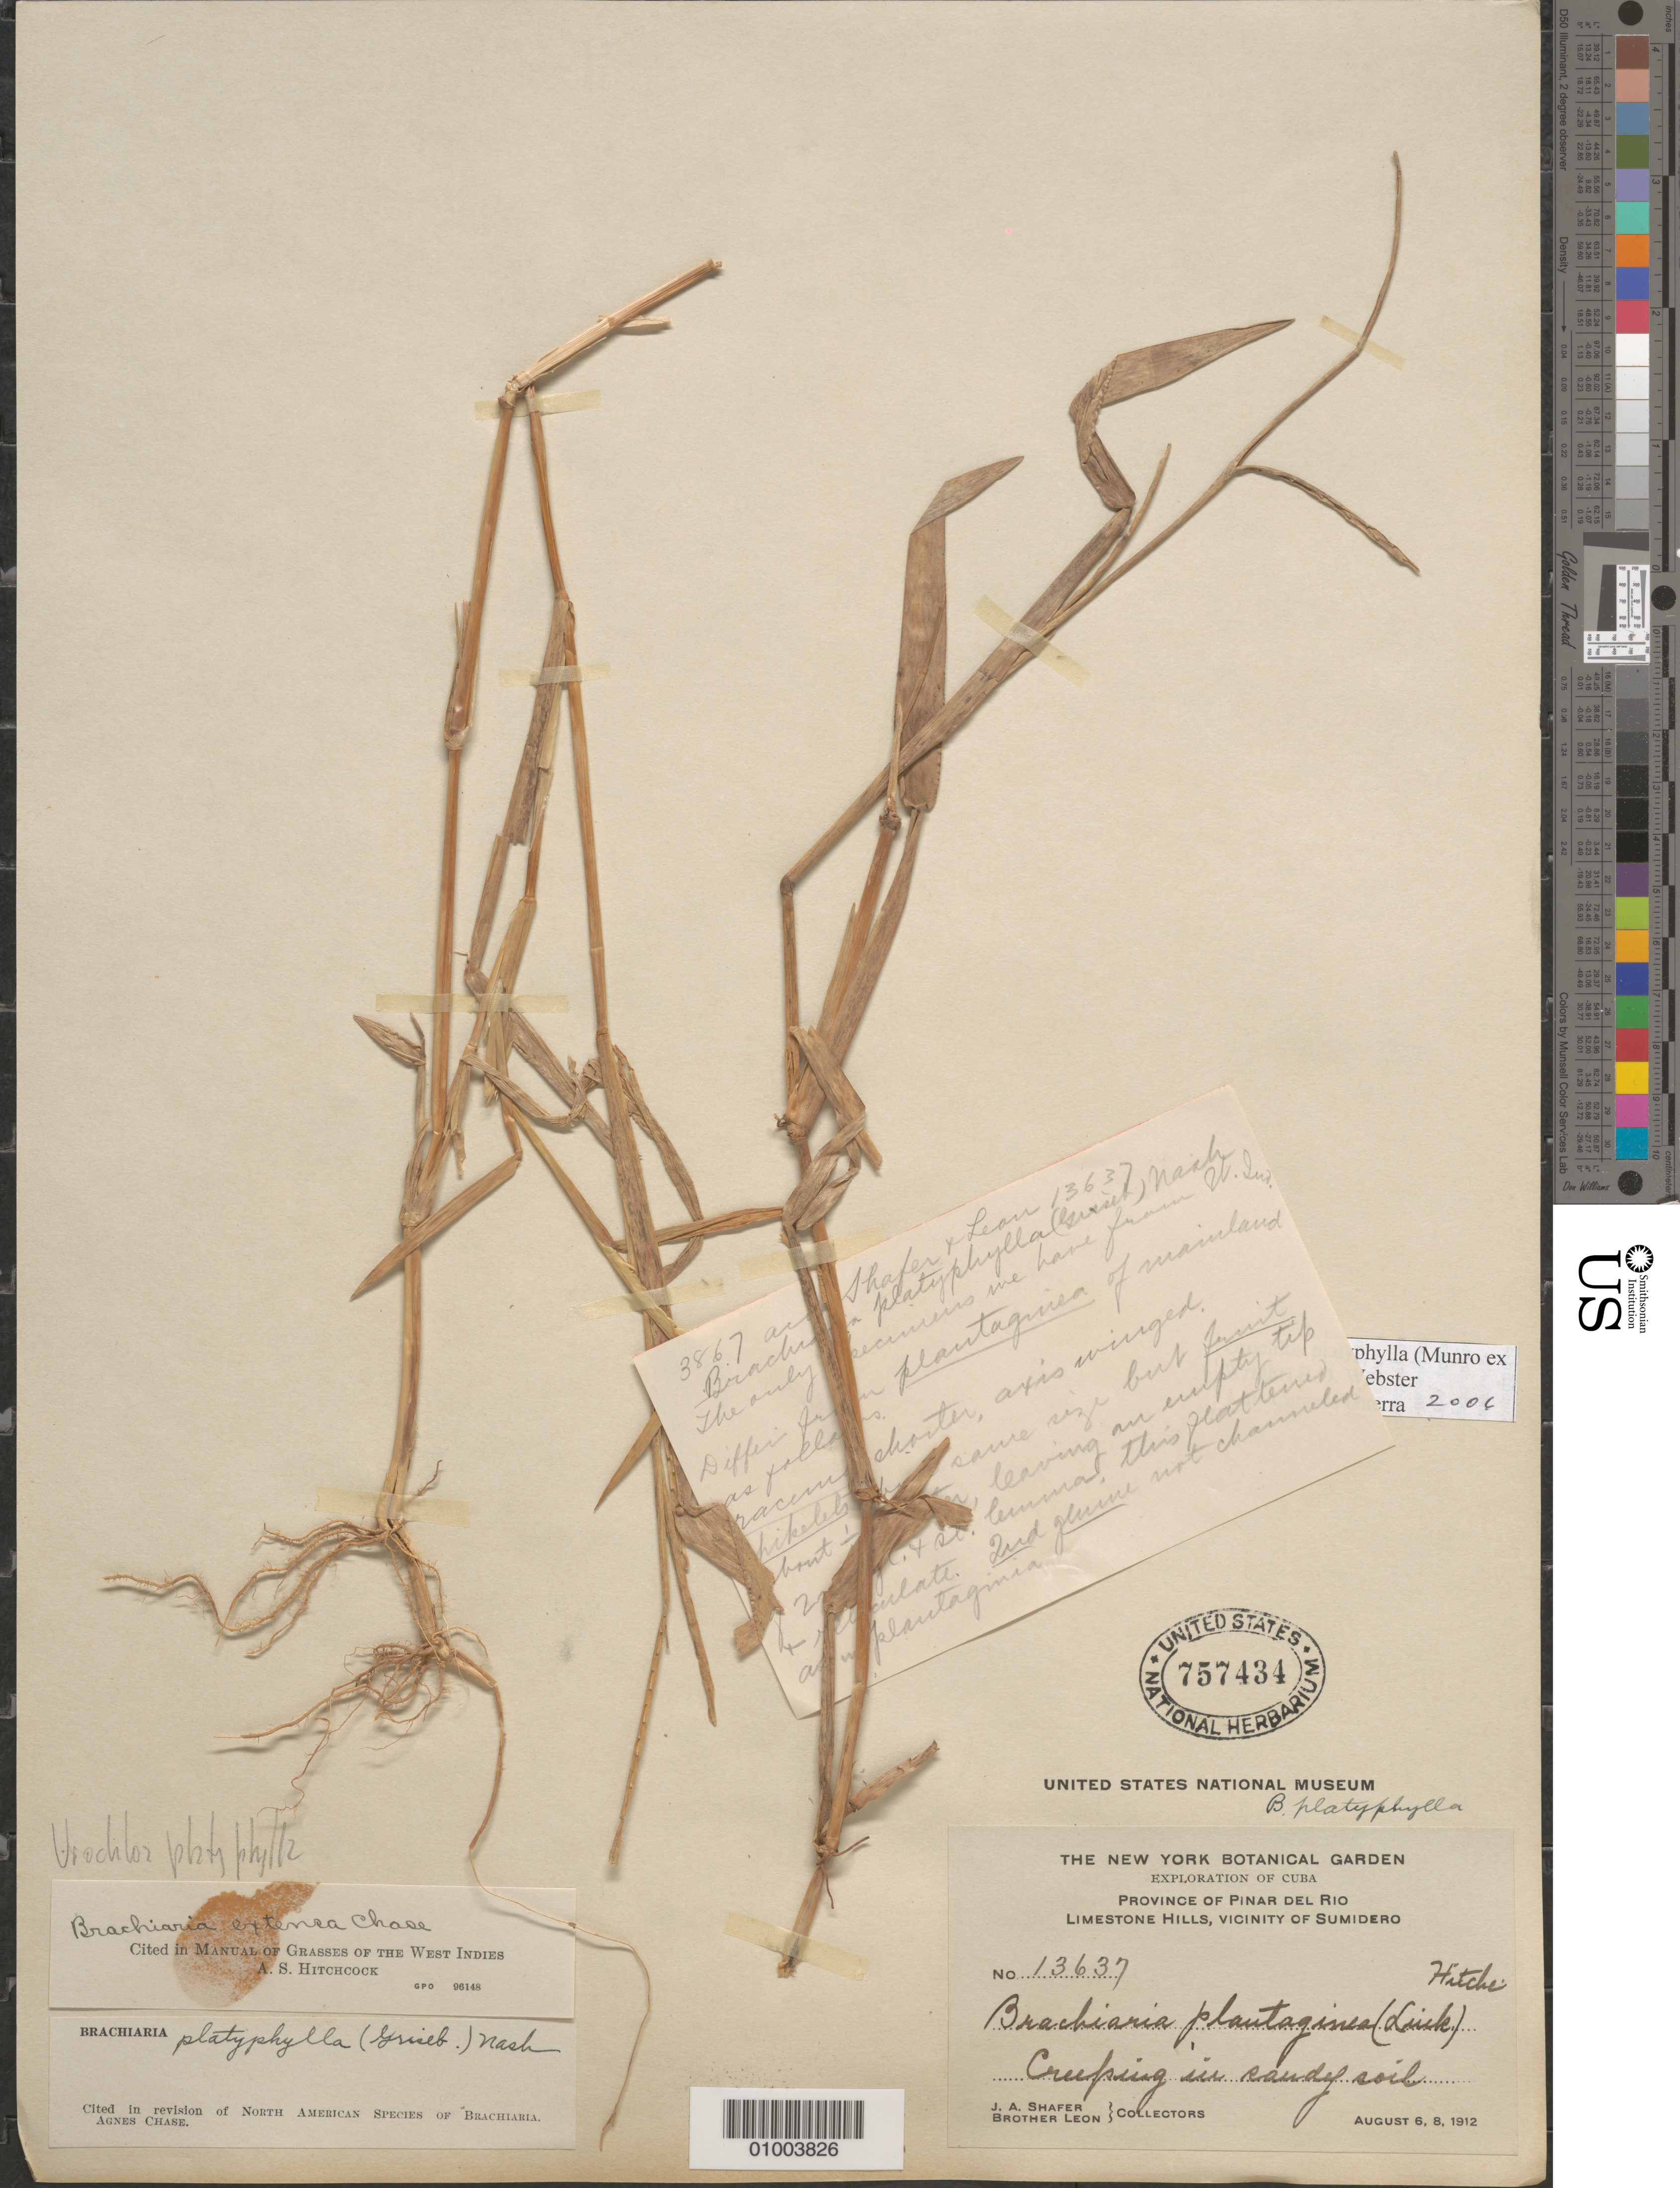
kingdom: Plantae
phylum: Tracheophyta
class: Liliopsida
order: Poales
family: Poaceae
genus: Urochloa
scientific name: Urochloa platyphylla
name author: (Munro ex C. Wright) R.D. Webster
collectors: J. A. Shafer & Bro. León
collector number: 13637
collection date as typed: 06 Aug 1912 and 08 Aug 1912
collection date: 1912-08-06,1912-08-08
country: Cuba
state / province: Pinar del Rio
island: Cuba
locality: Creeping in sandy soil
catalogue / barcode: US 757434